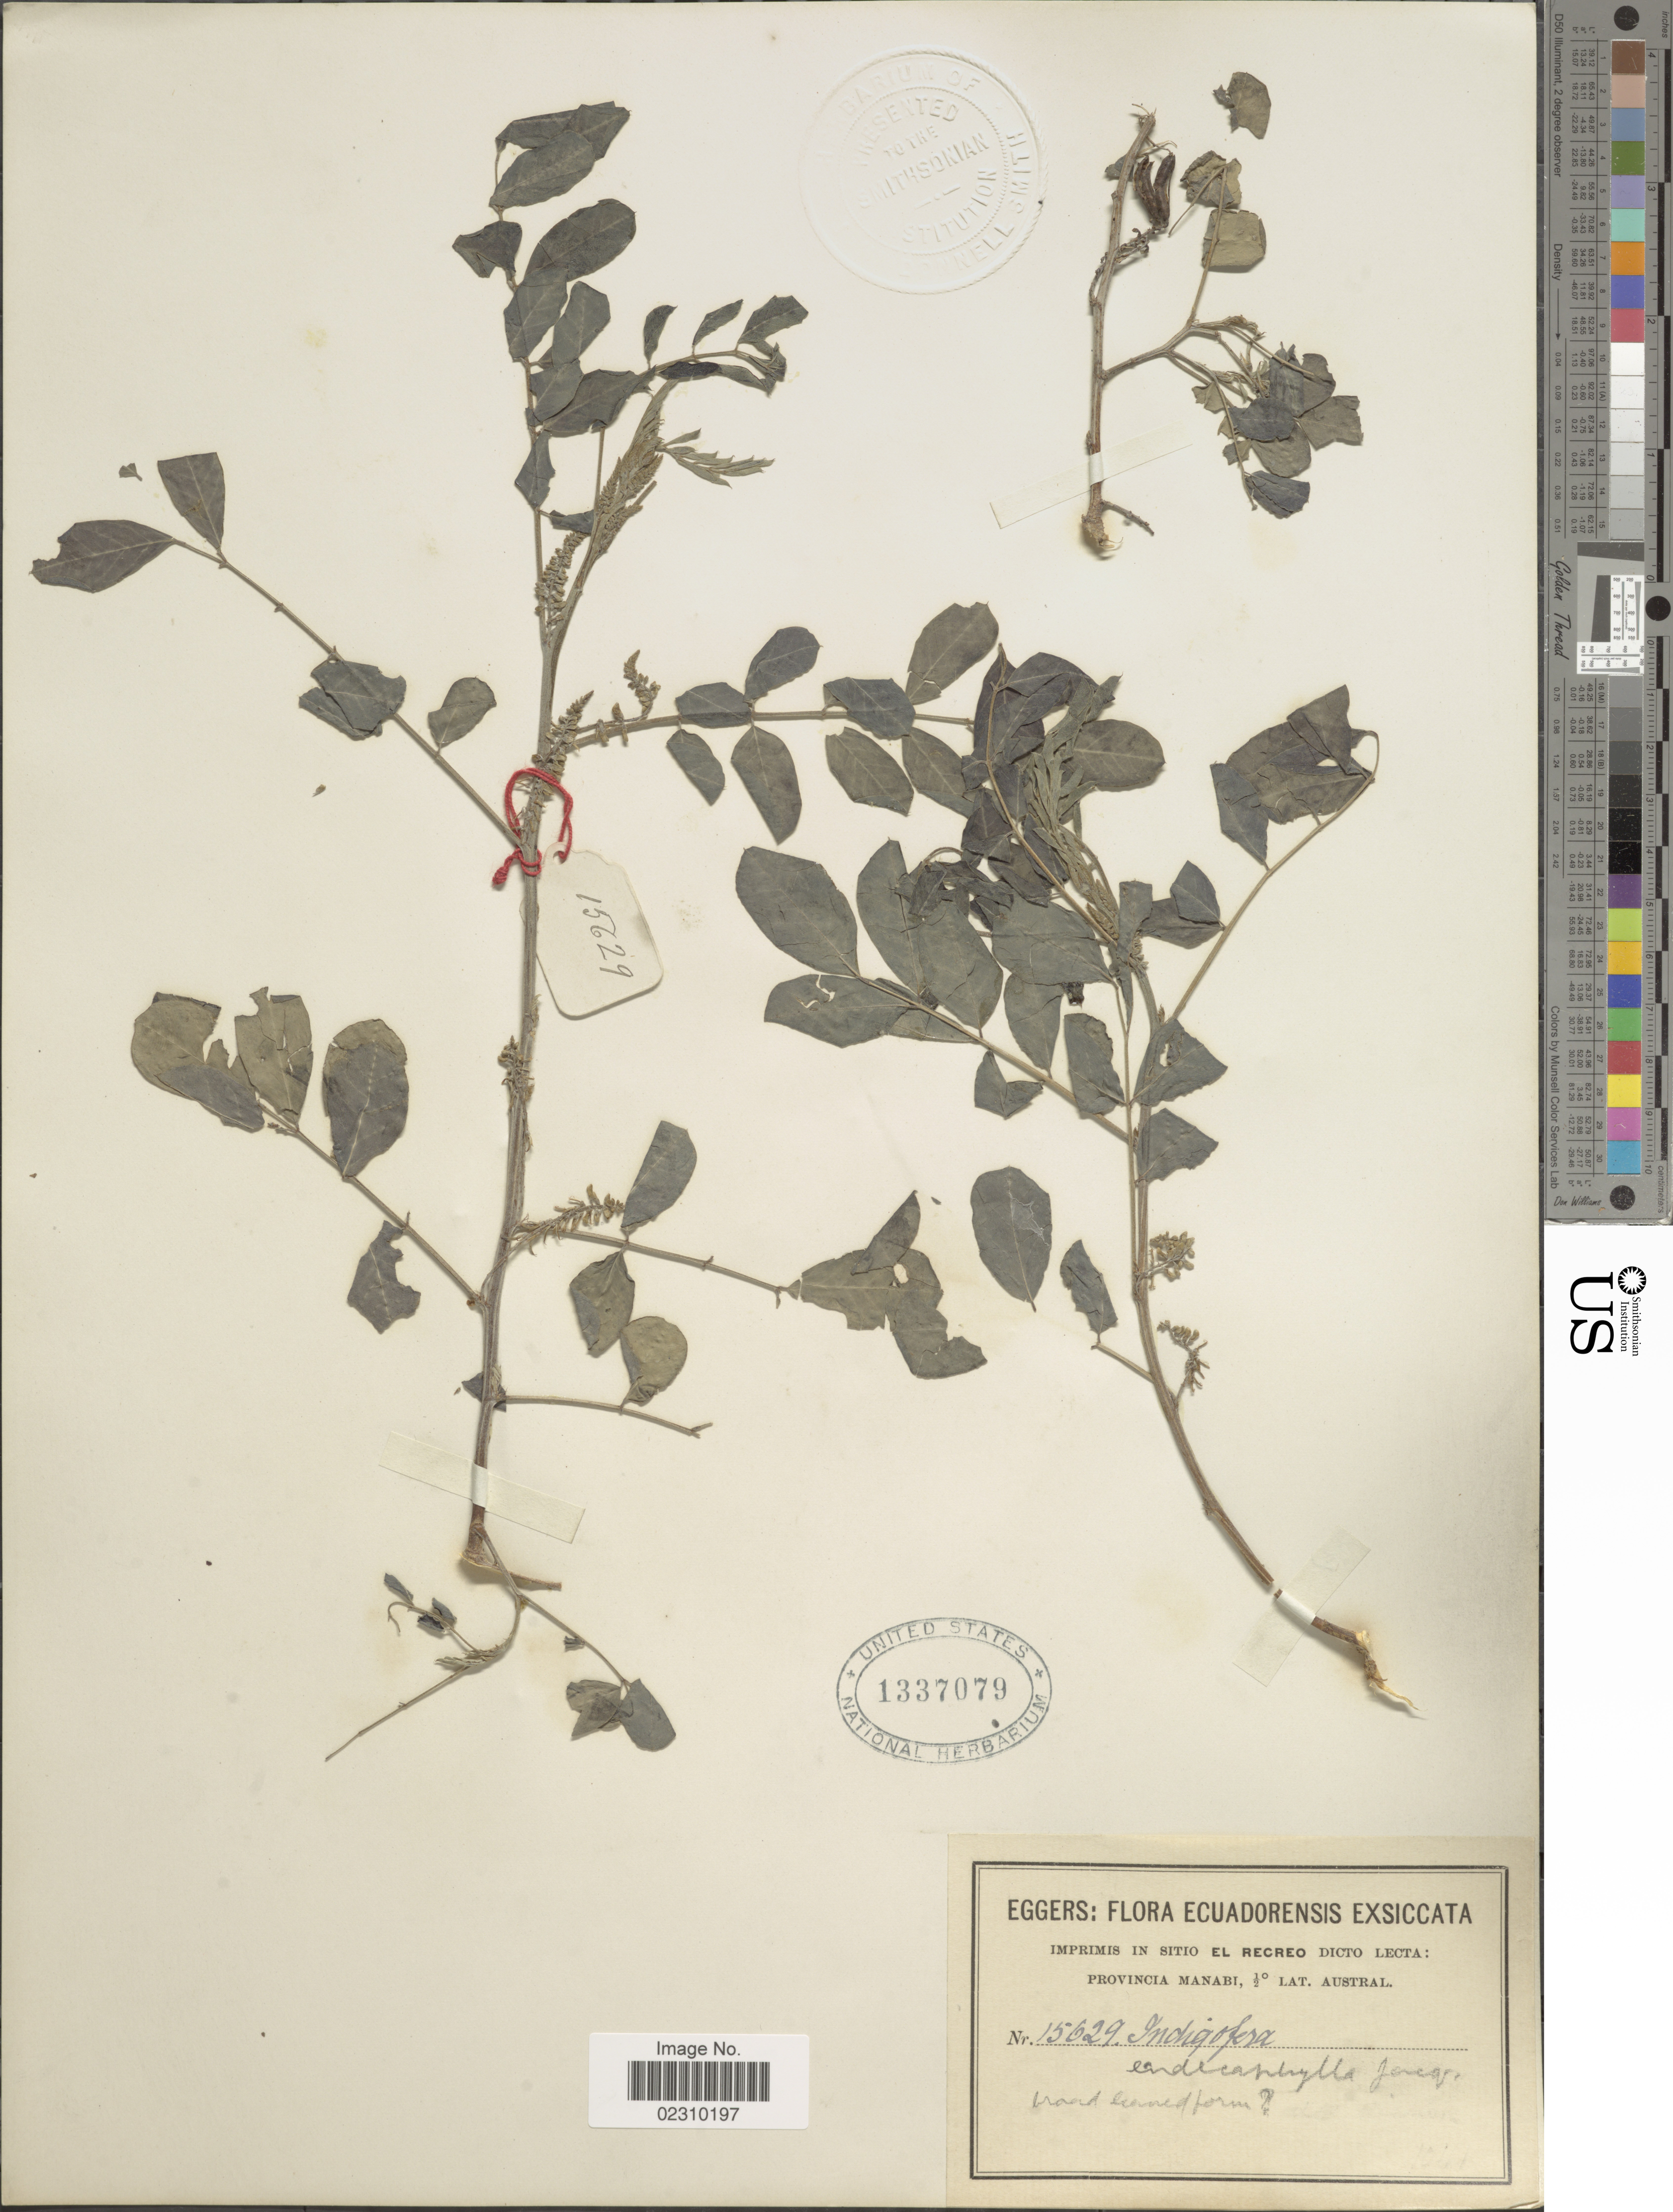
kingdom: Plantae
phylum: Tracheophyta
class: Magnoliopsida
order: Fabales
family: Fabaceae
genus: Indigofera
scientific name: Indigofera endecaphylla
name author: Jacq. ex Poir.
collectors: -. Eggers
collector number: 15629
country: Ecuador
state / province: Manabí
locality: In sitio el Recreo ditco Lecta. Provincia Manabi, ½º La. austral.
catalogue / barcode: US 1337079